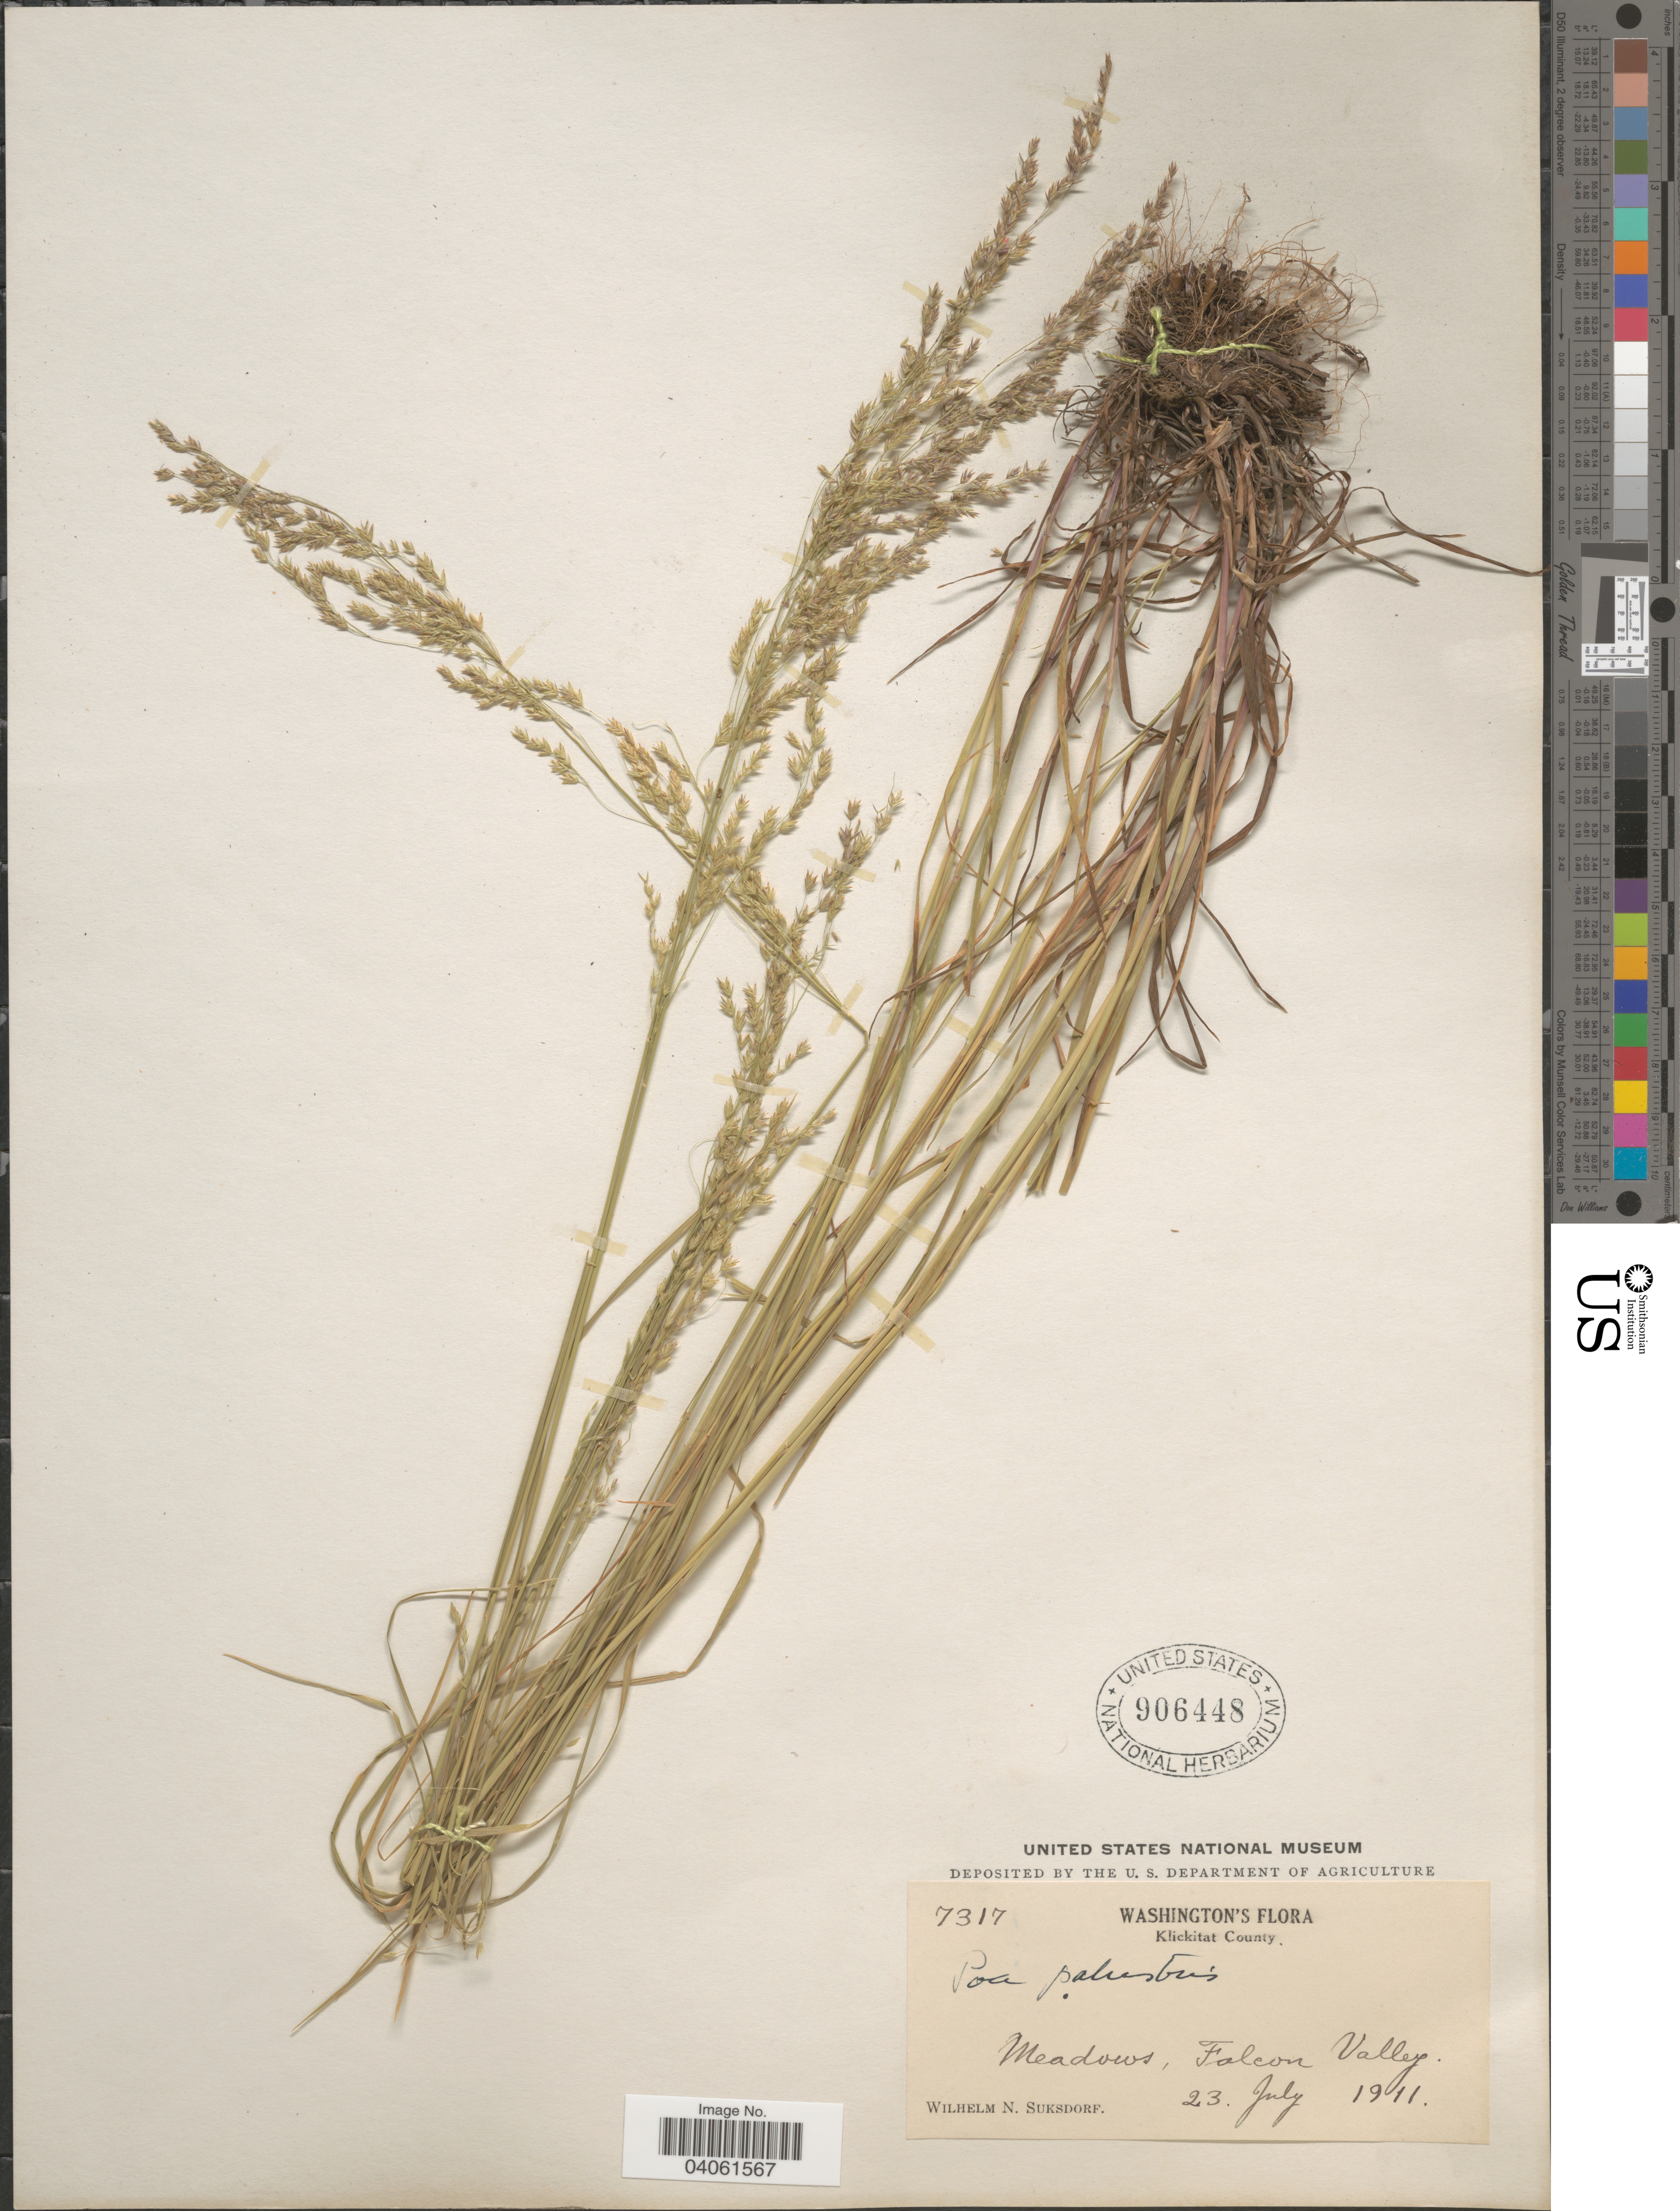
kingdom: Plantae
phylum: Tracheophyta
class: Liliopsida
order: Poales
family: Poaceae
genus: Poa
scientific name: Poa palustris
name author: L.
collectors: W. N. Suksdorf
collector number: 7317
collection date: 1911-07-23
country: United States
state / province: Washington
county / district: Klickitat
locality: Klickitat County. Meadows, Falcon Valley.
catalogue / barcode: US 906448